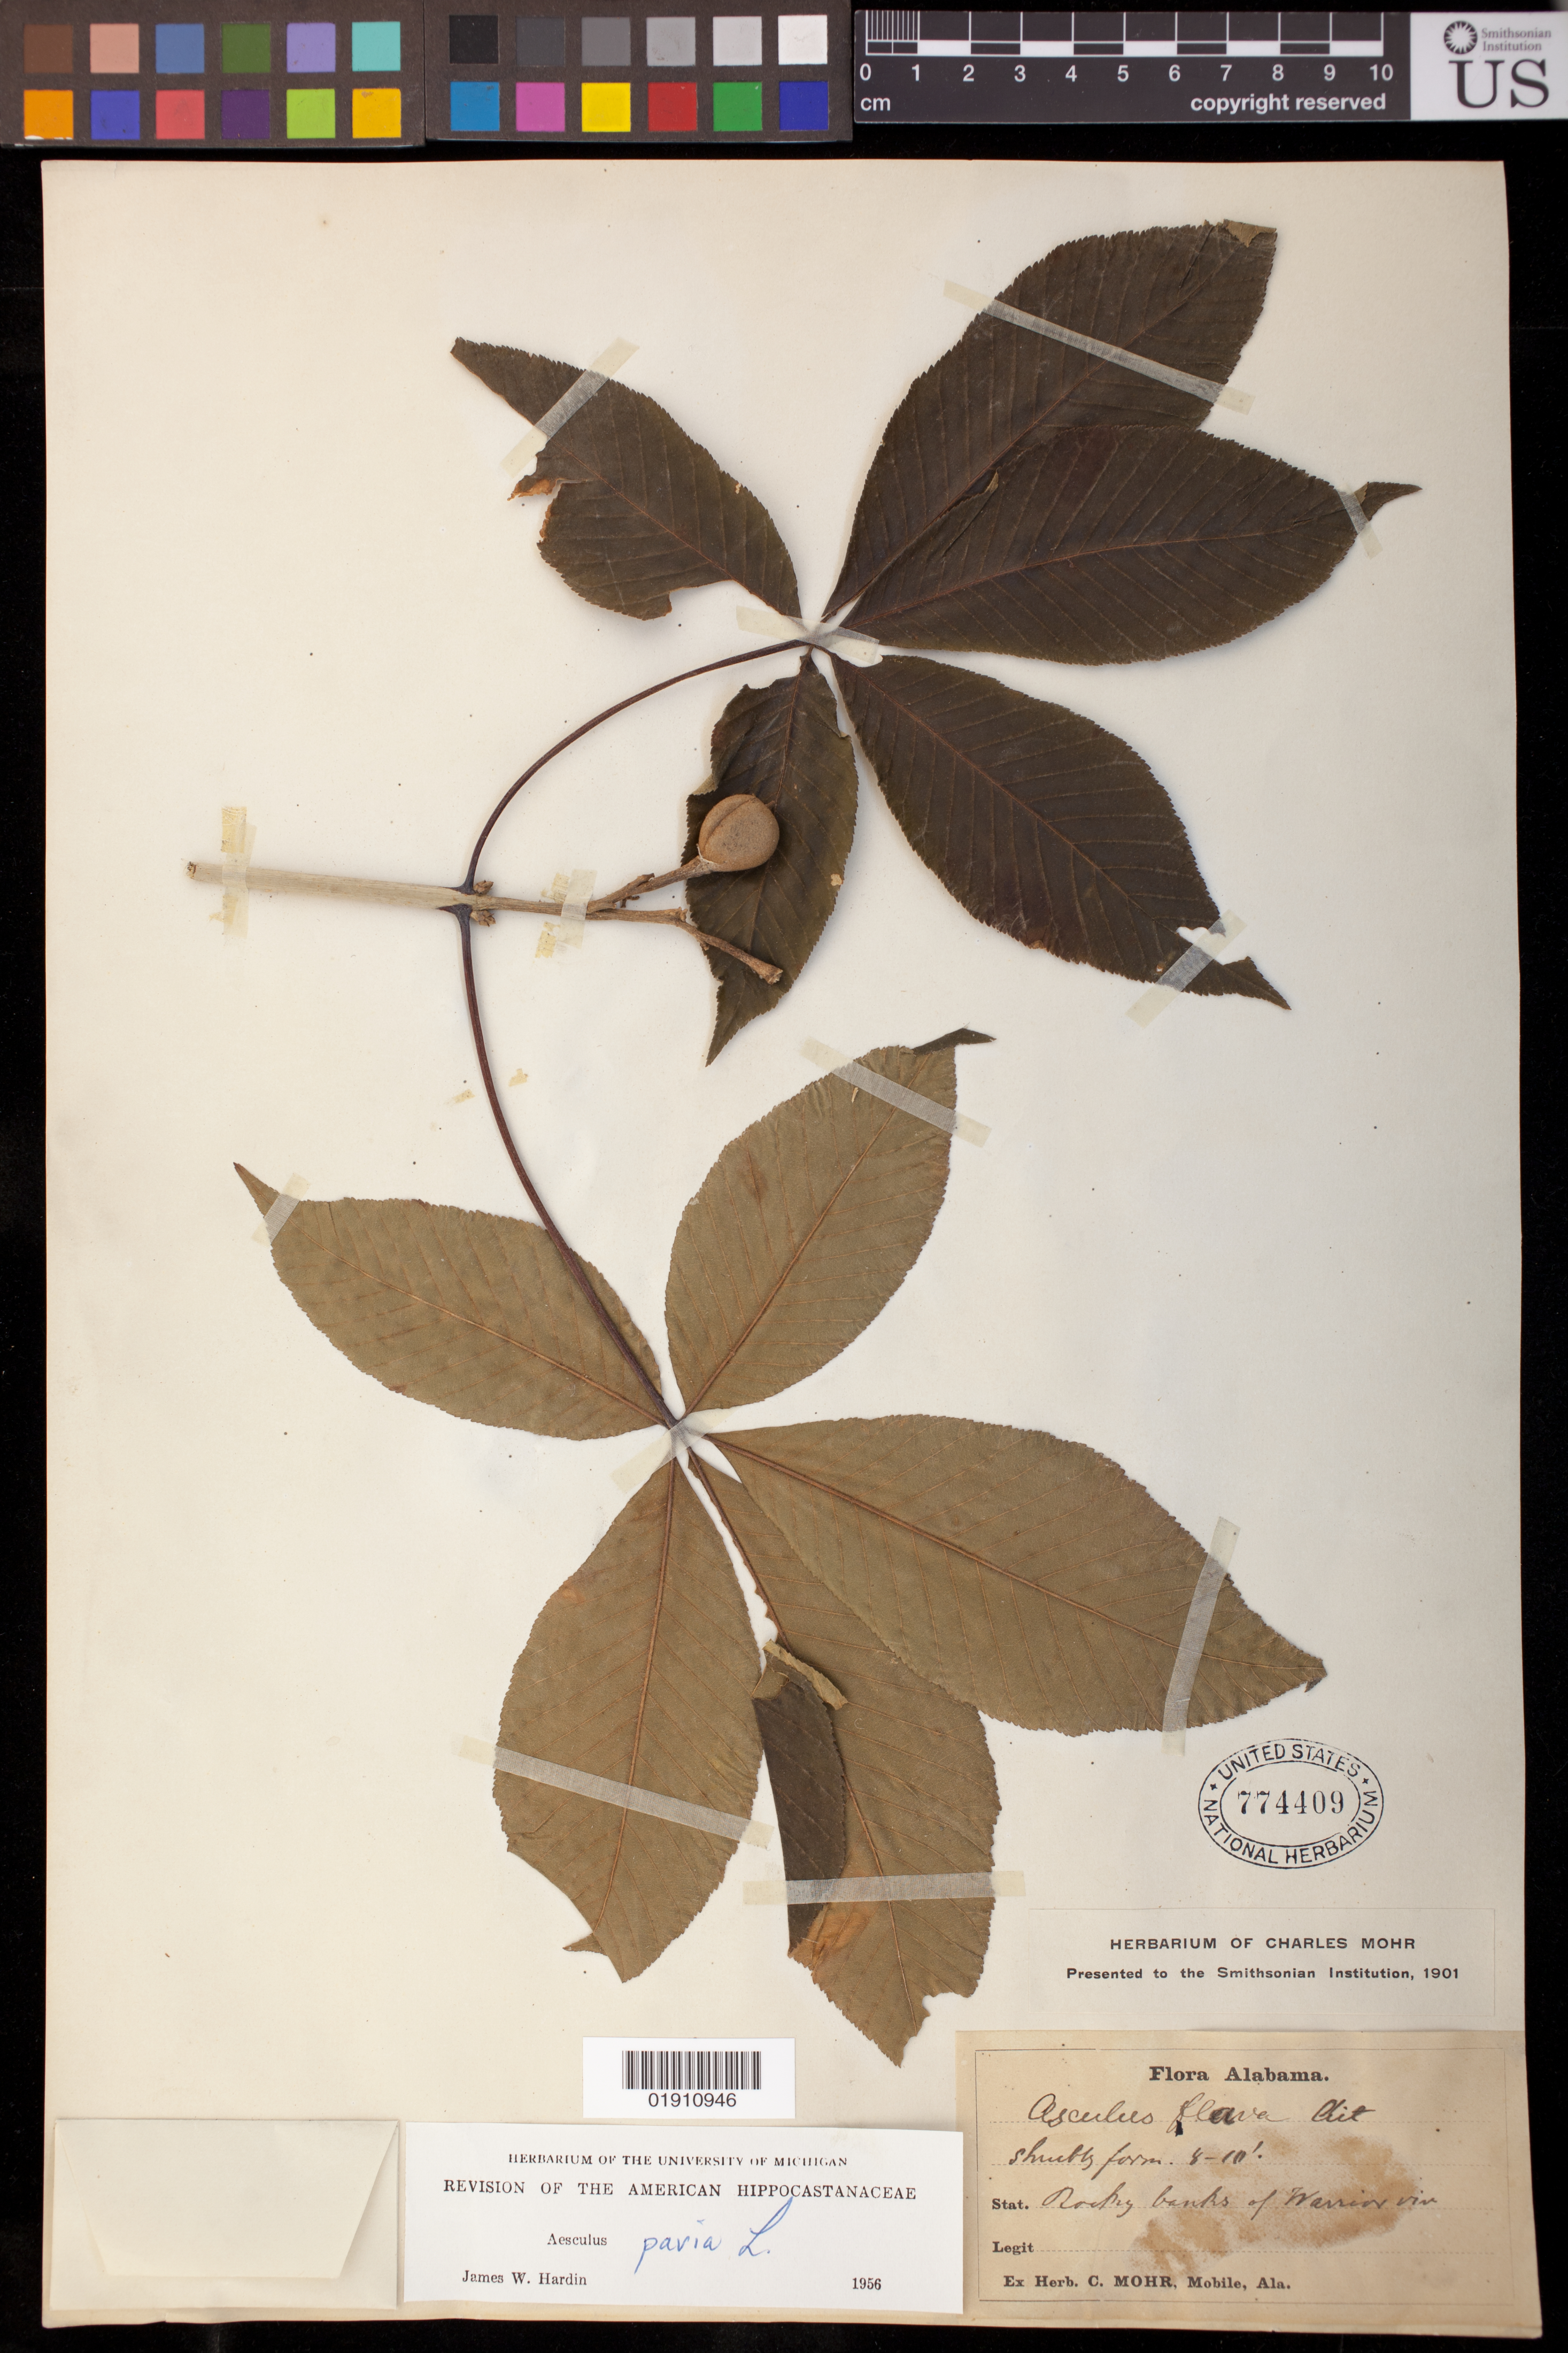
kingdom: Plantae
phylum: Tracheophyta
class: Magnoliopsida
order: Sapindales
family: Sapindaceae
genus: Aesculus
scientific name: Aesculus pavia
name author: L.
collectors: C. T. Mohr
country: United States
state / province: Alabama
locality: Warrior river [Black Warrior River?]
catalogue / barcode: US 774409